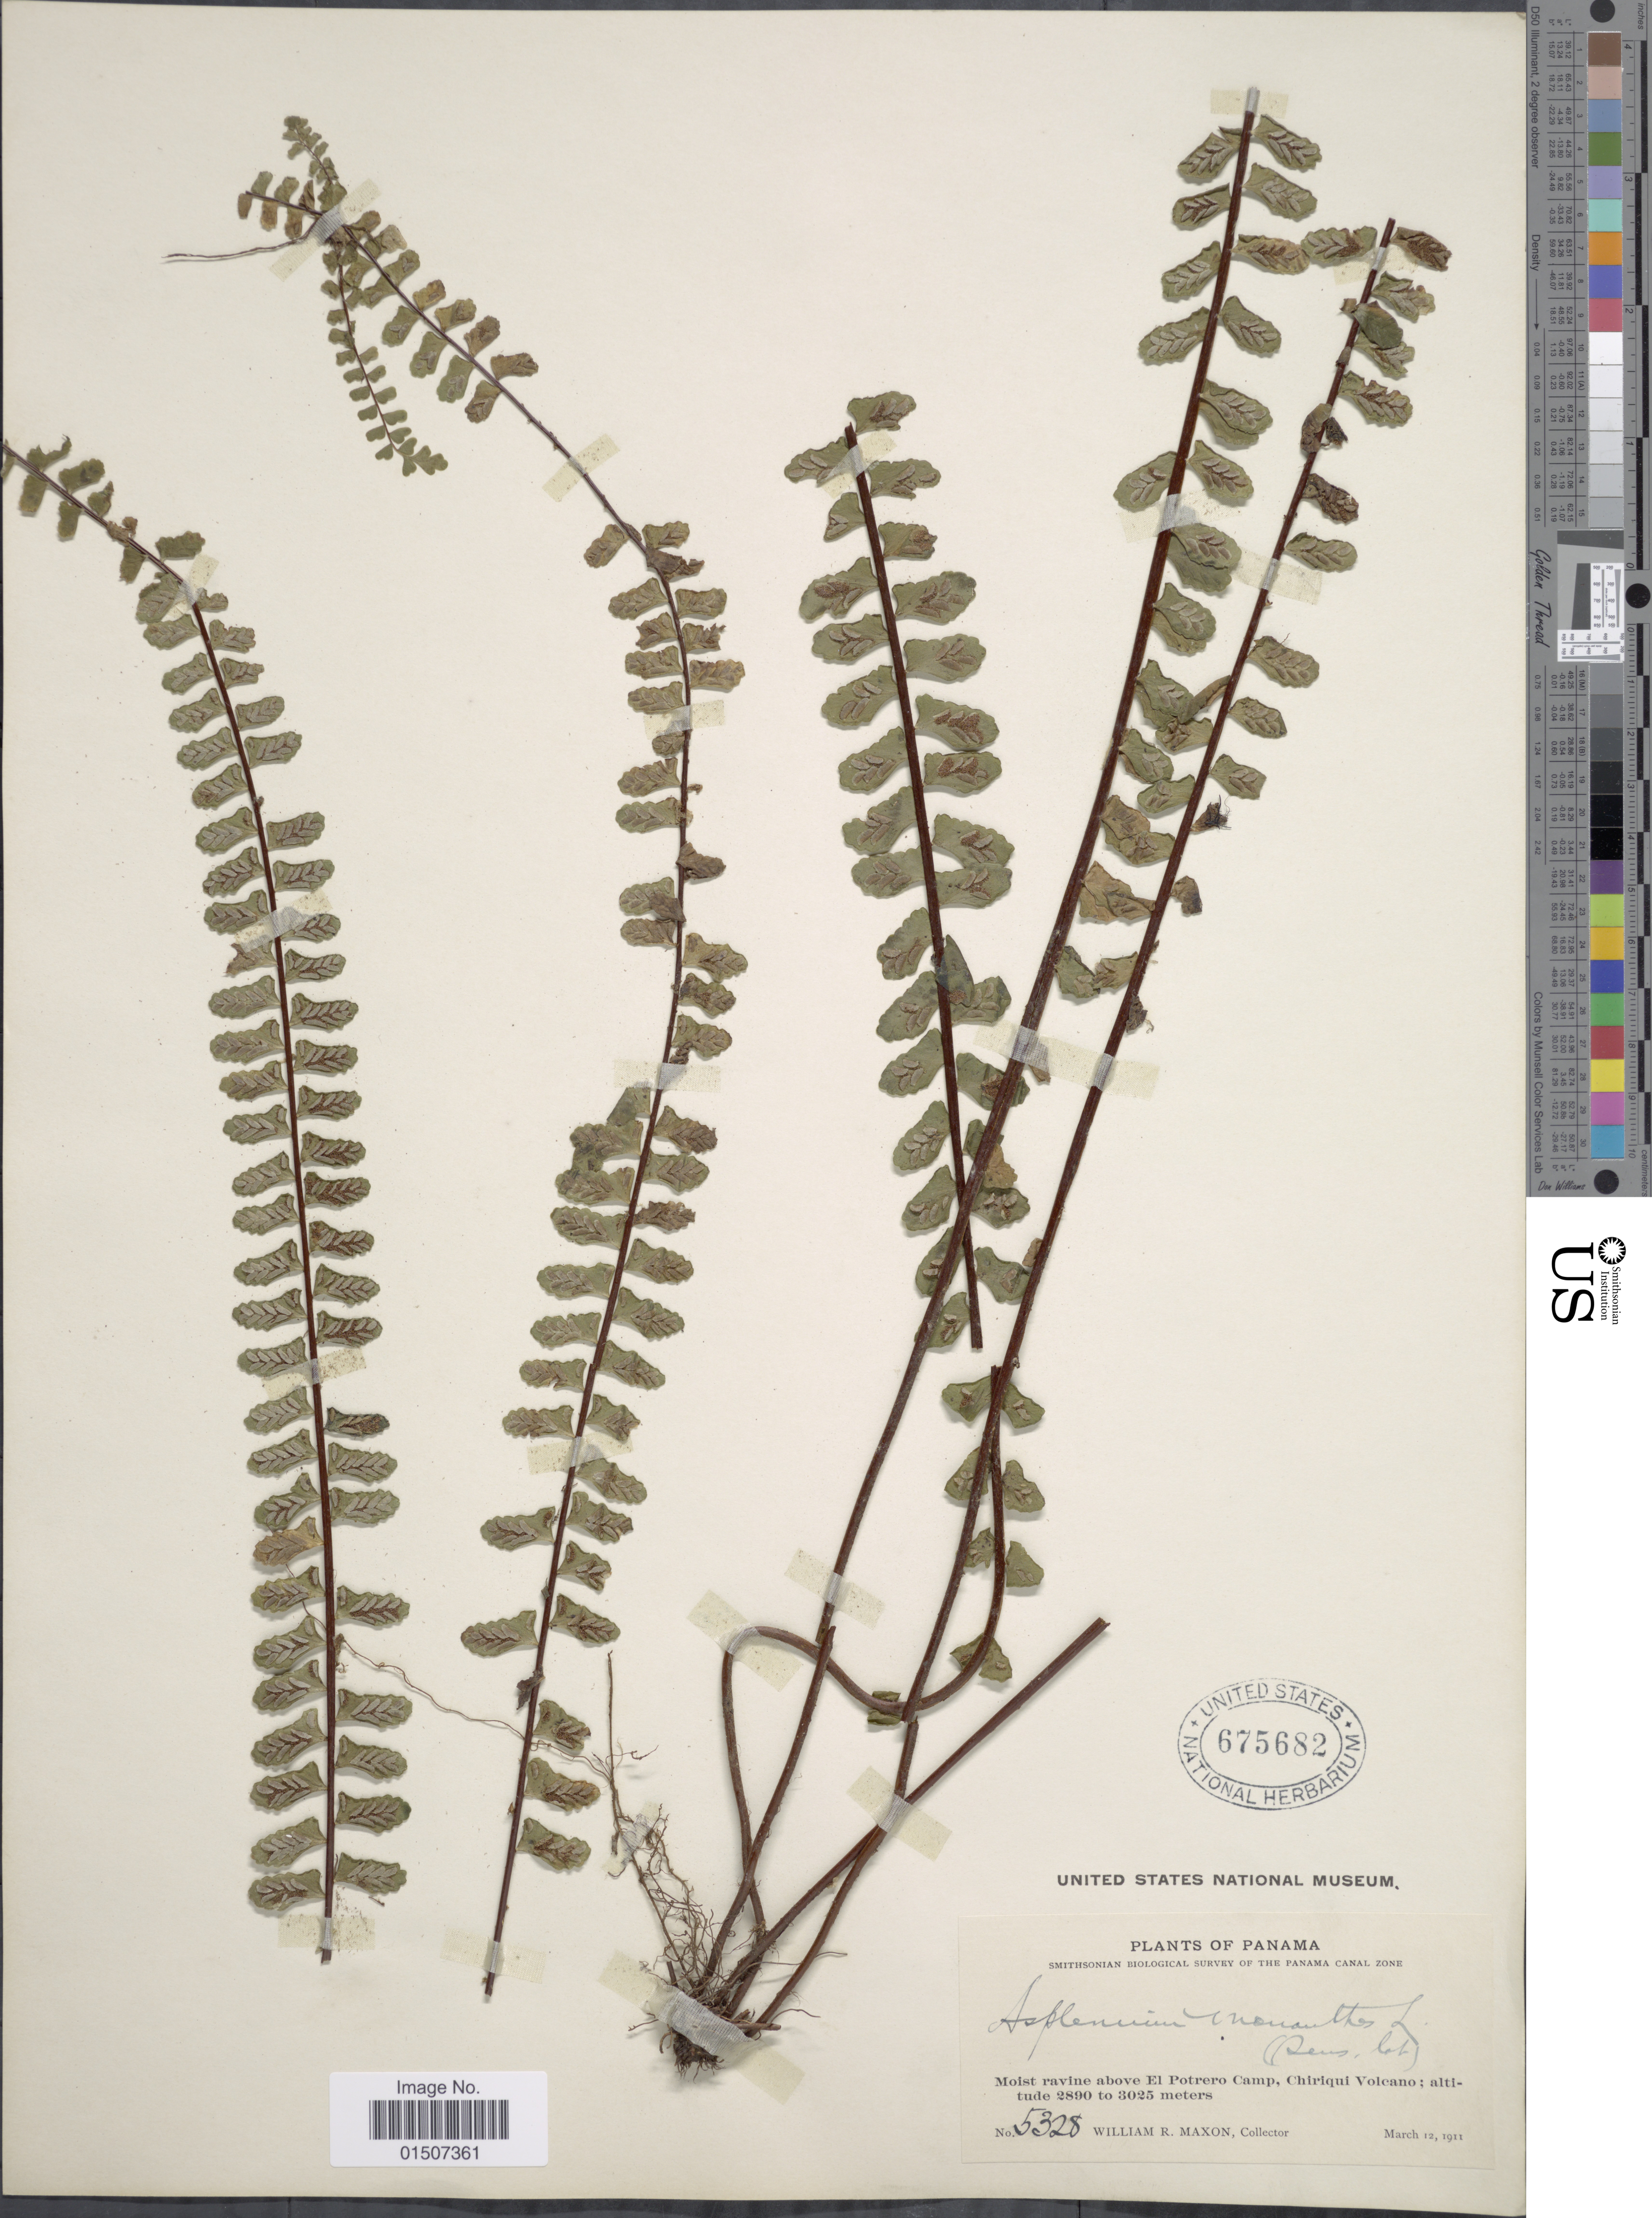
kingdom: Plantae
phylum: Tracheophyta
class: Polypodiopsida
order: Polypodiales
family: Aspleniaceae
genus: Asplenium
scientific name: Asplenium polyphyllum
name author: Bertol.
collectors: W. R. Maxon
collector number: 5328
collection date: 1911-03-12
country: Panama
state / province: Chiriqui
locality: Moist ravine above El Potrero Camp, Chiriqui Volcano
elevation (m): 2890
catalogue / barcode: US 675682